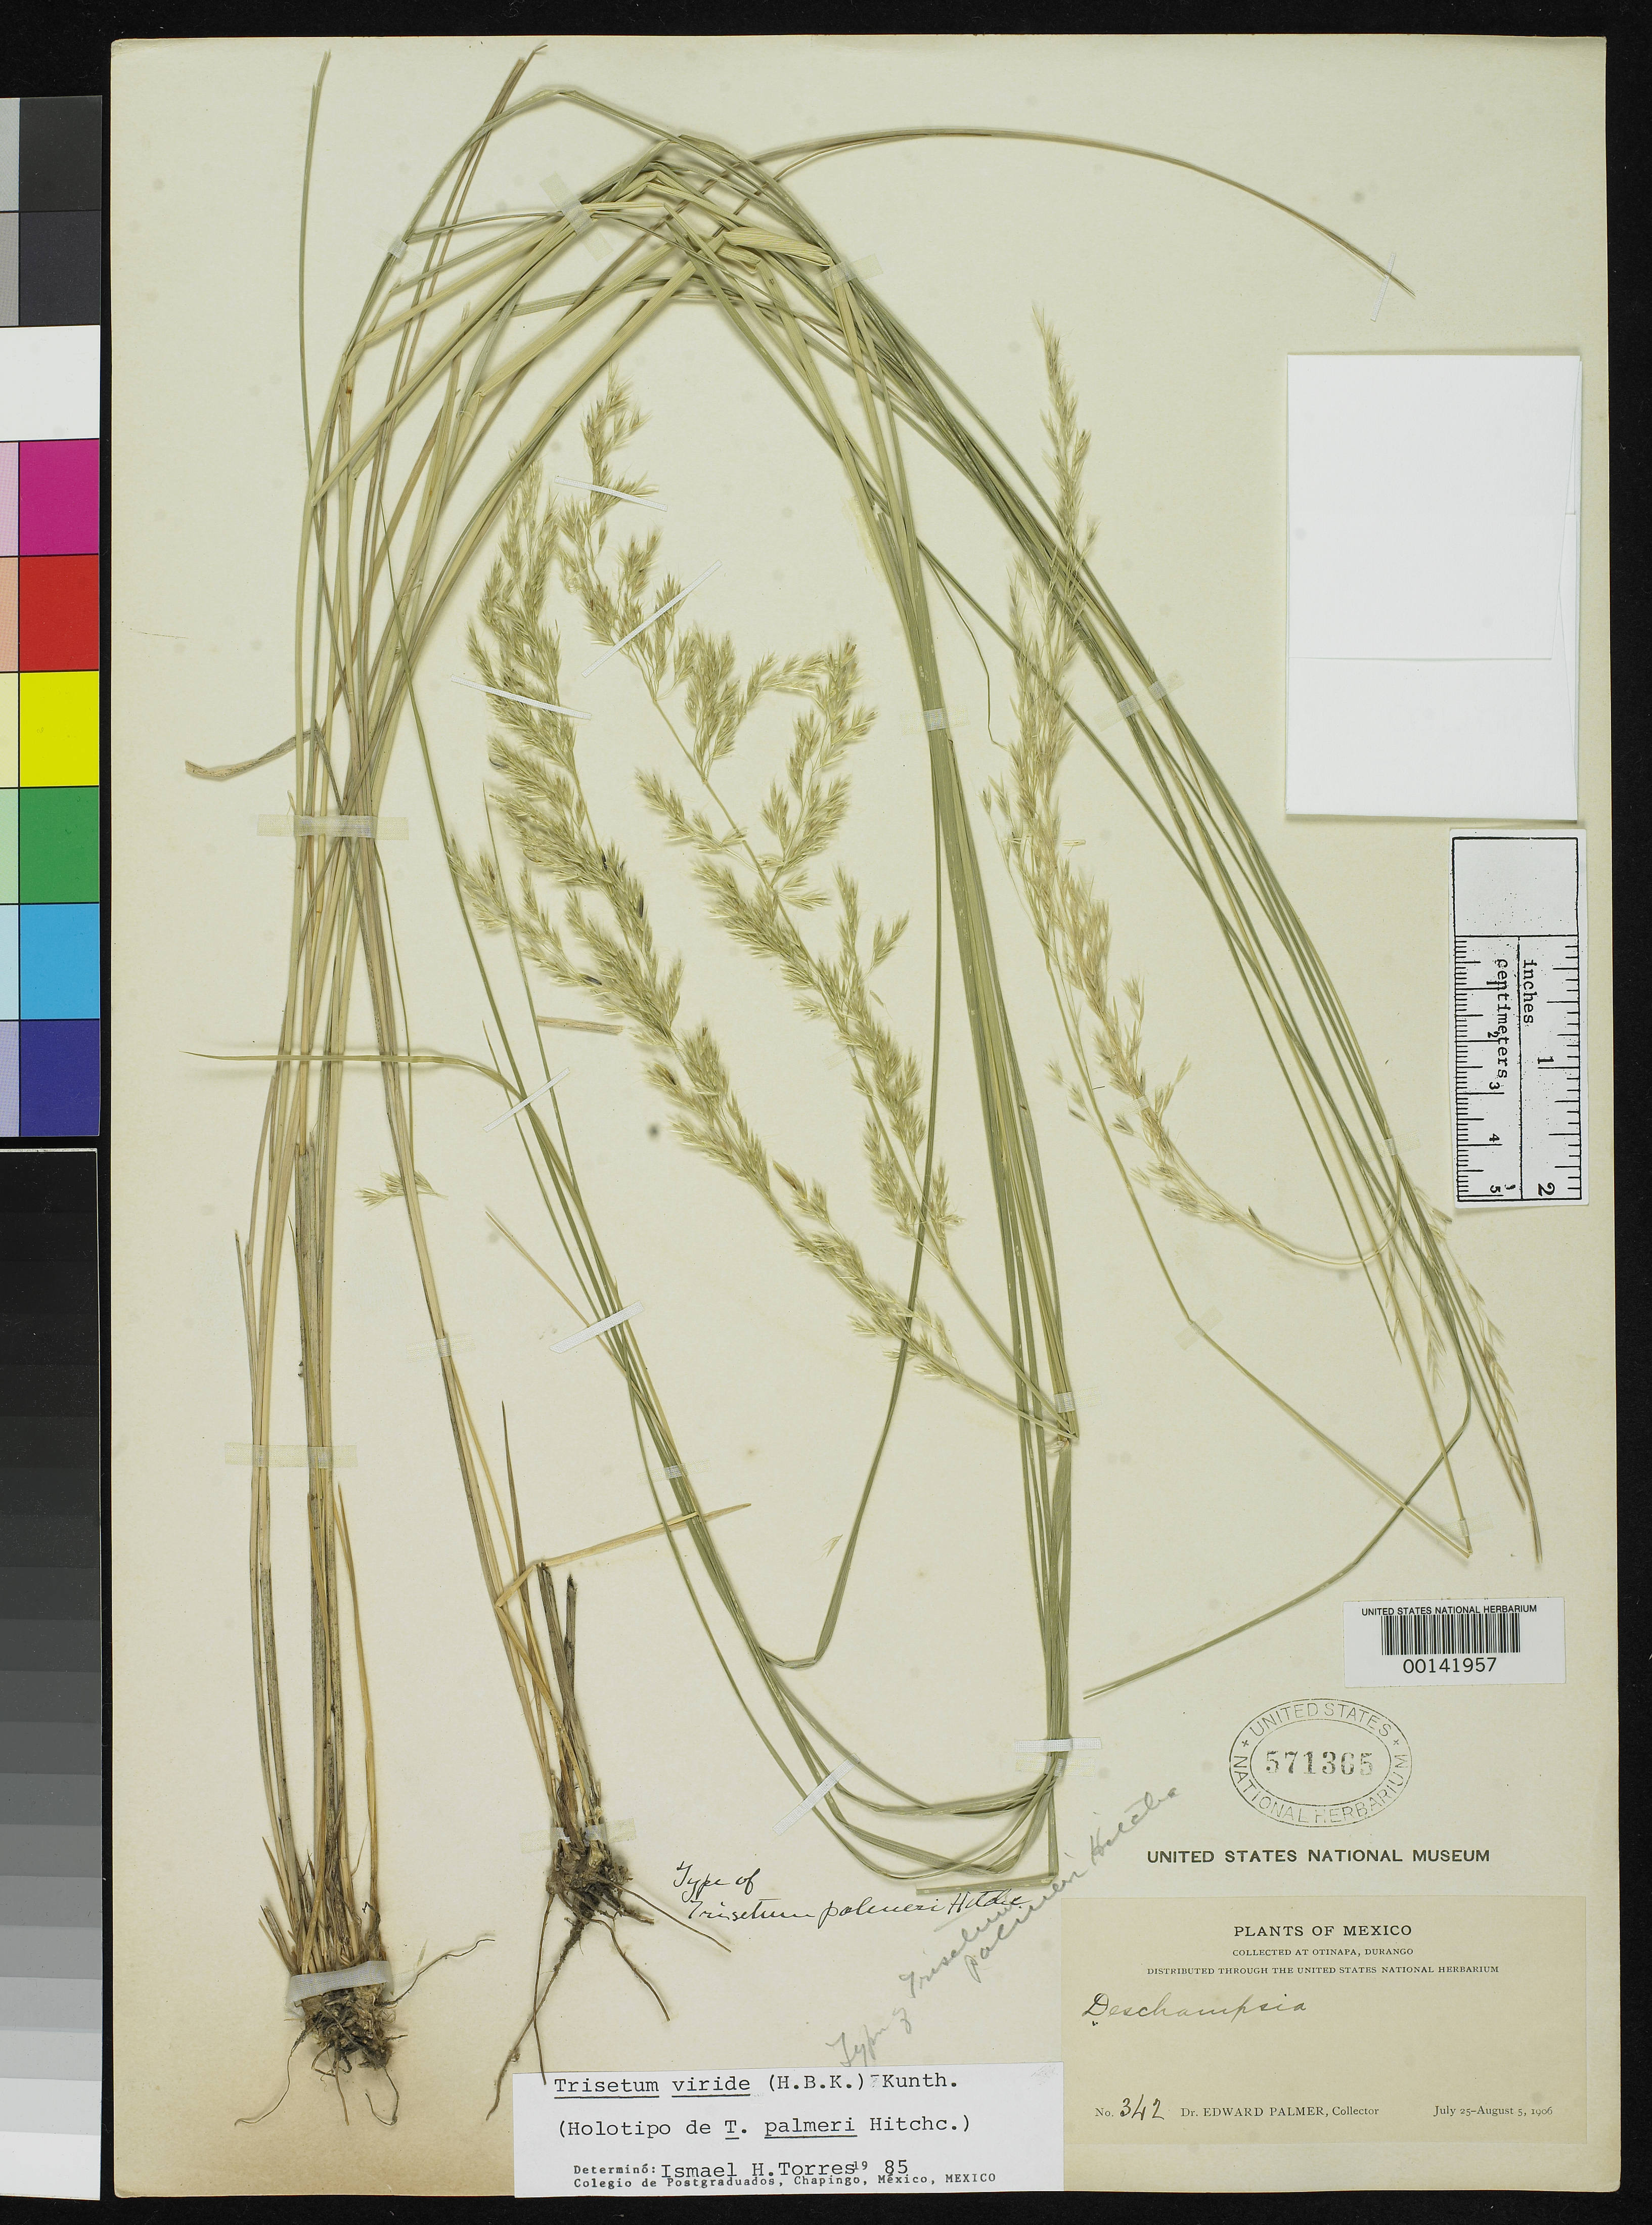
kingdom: Plantae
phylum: Tracheophyta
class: Liliopsida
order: Poales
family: Poaceae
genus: Trisetum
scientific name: Trisetum palmeri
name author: Hitchc.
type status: Holotype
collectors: E. Palmer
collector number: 342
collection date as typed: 25 Jul 1906 to 05 Aug 1906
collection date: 1906-07-25/1906-08-05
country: Mexico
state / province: Durango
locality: Otinapa.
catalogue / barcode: US 571365